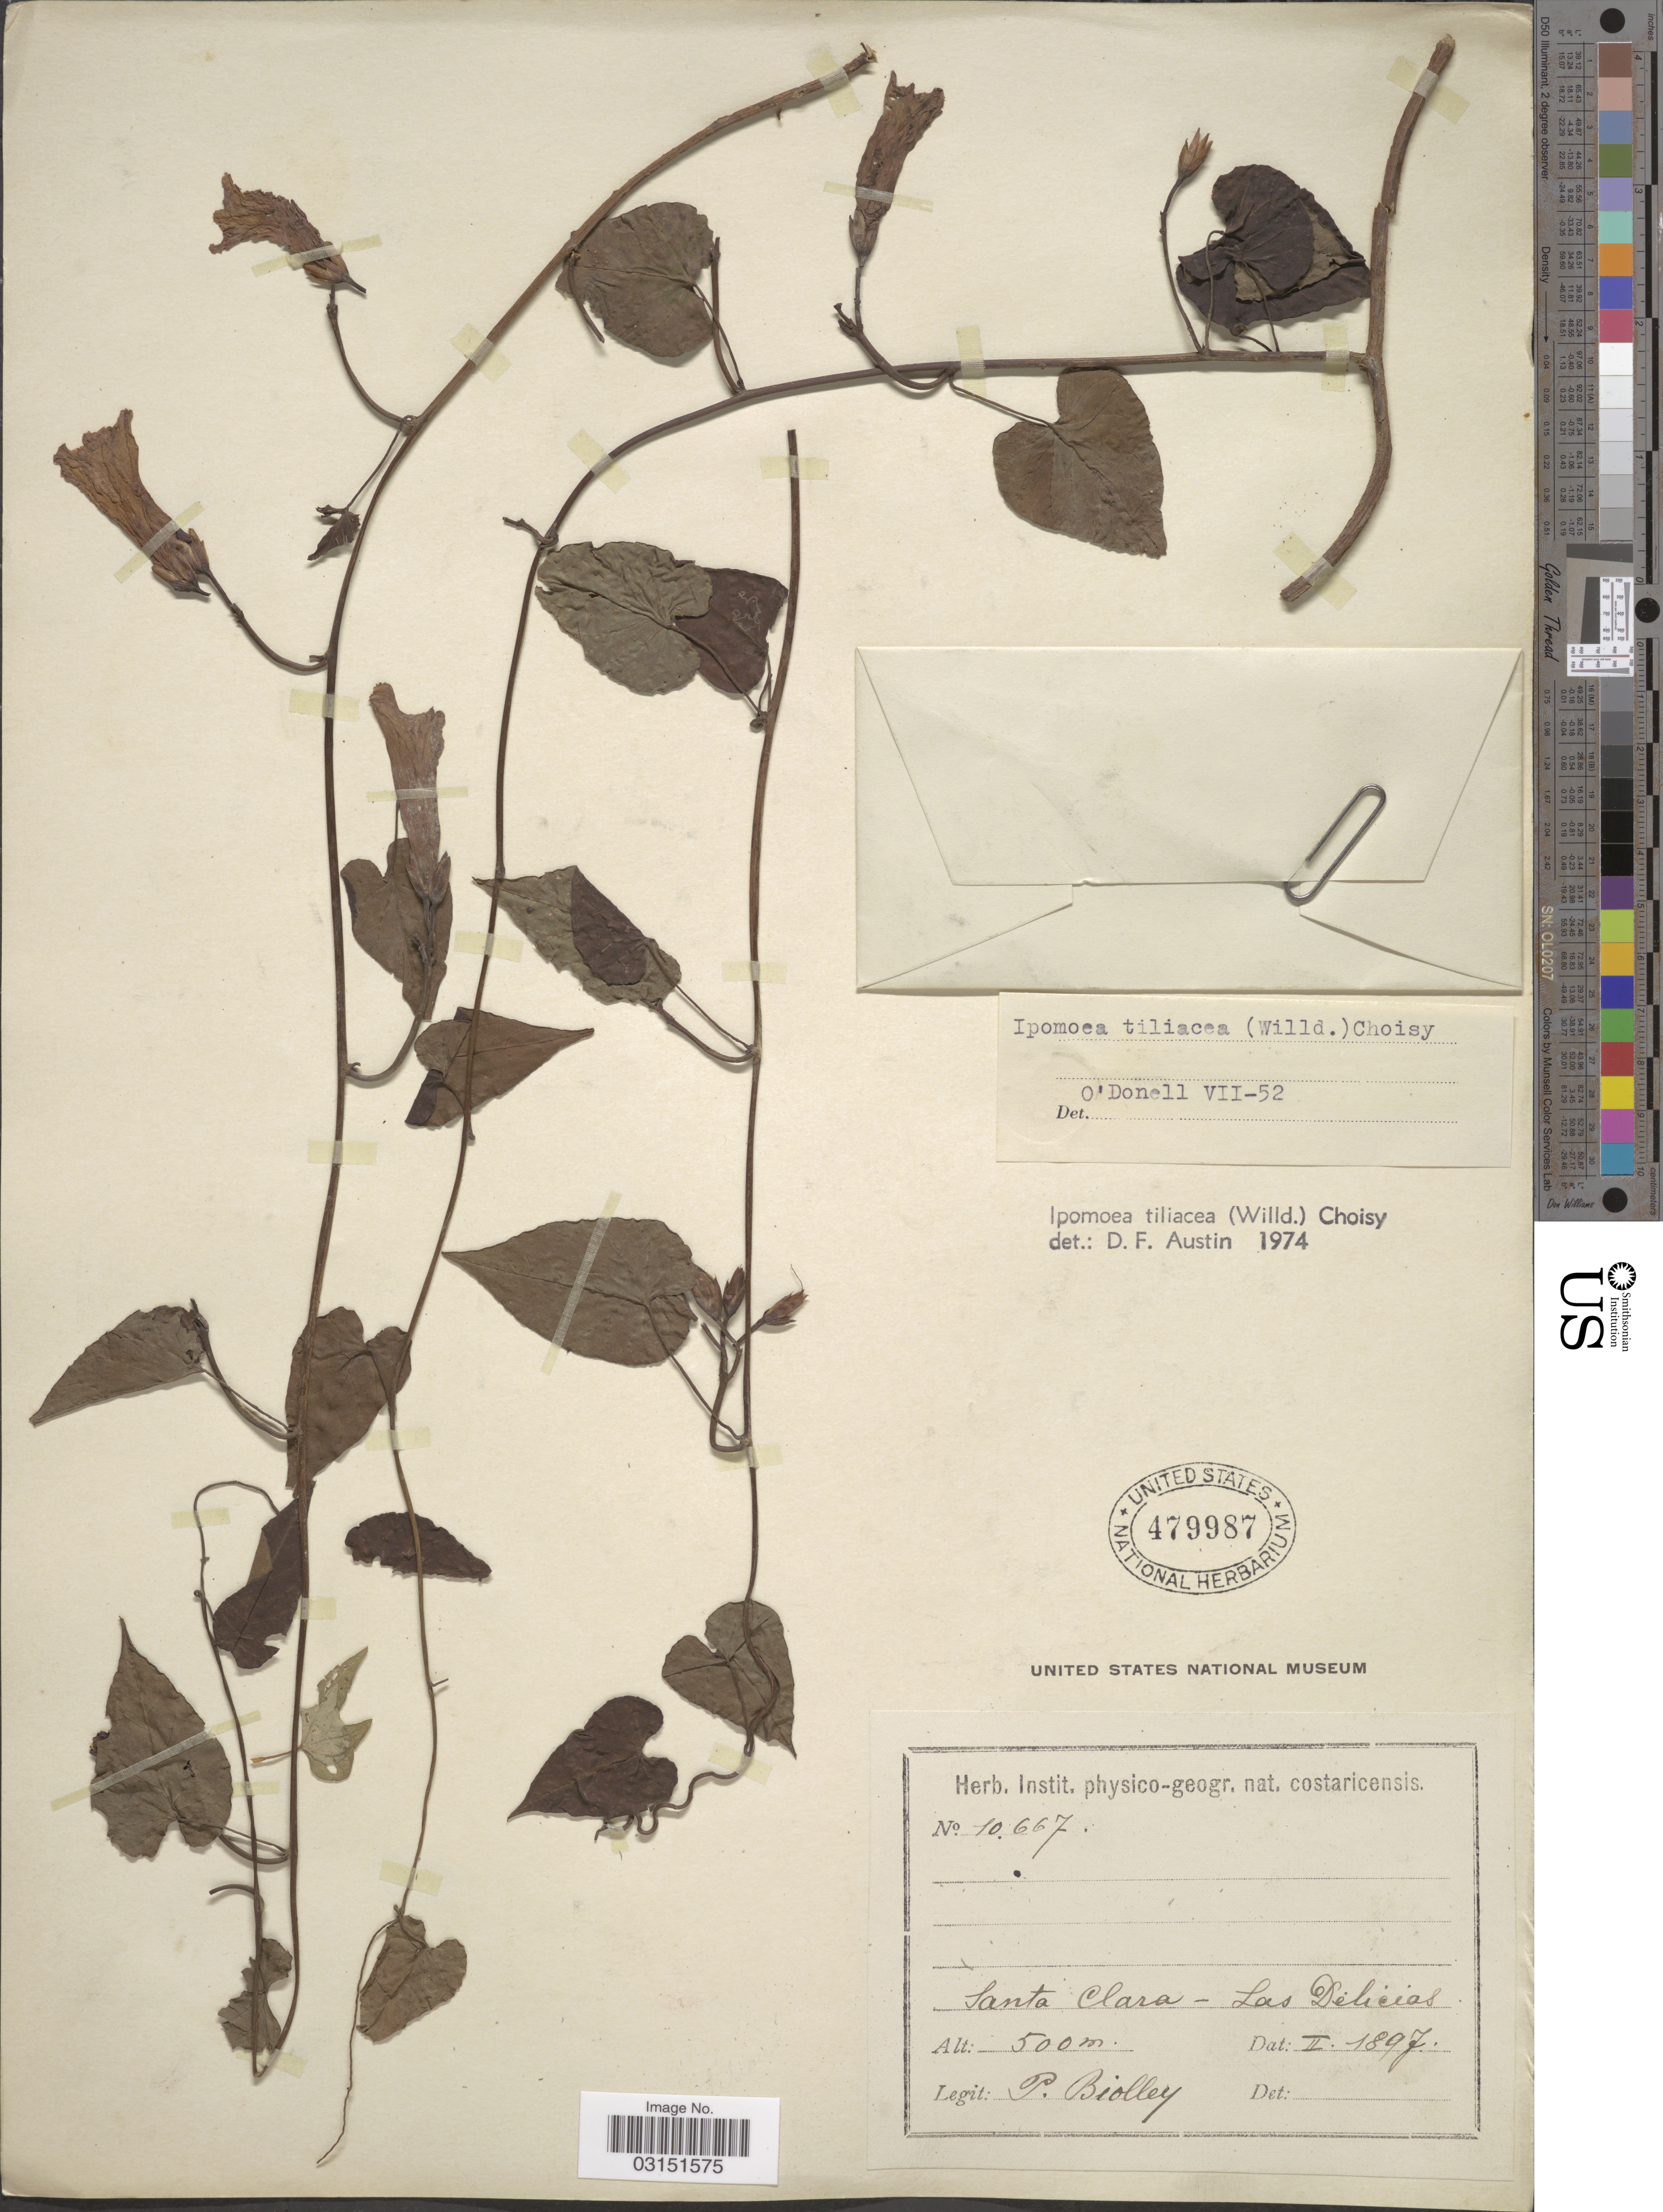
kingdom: Plantae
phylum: Tracheophyta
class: Magnoliopsida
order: Solanales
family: Convolvulaceae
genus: Ipomoea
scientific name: Ipomoea tiliacea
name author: (Willd.) Choisy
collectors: P. Biolley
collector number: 10667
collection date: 1897-02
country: Costa Rica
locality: Santa Clara - Las Delicias.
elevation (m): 500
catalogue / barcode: US 479987